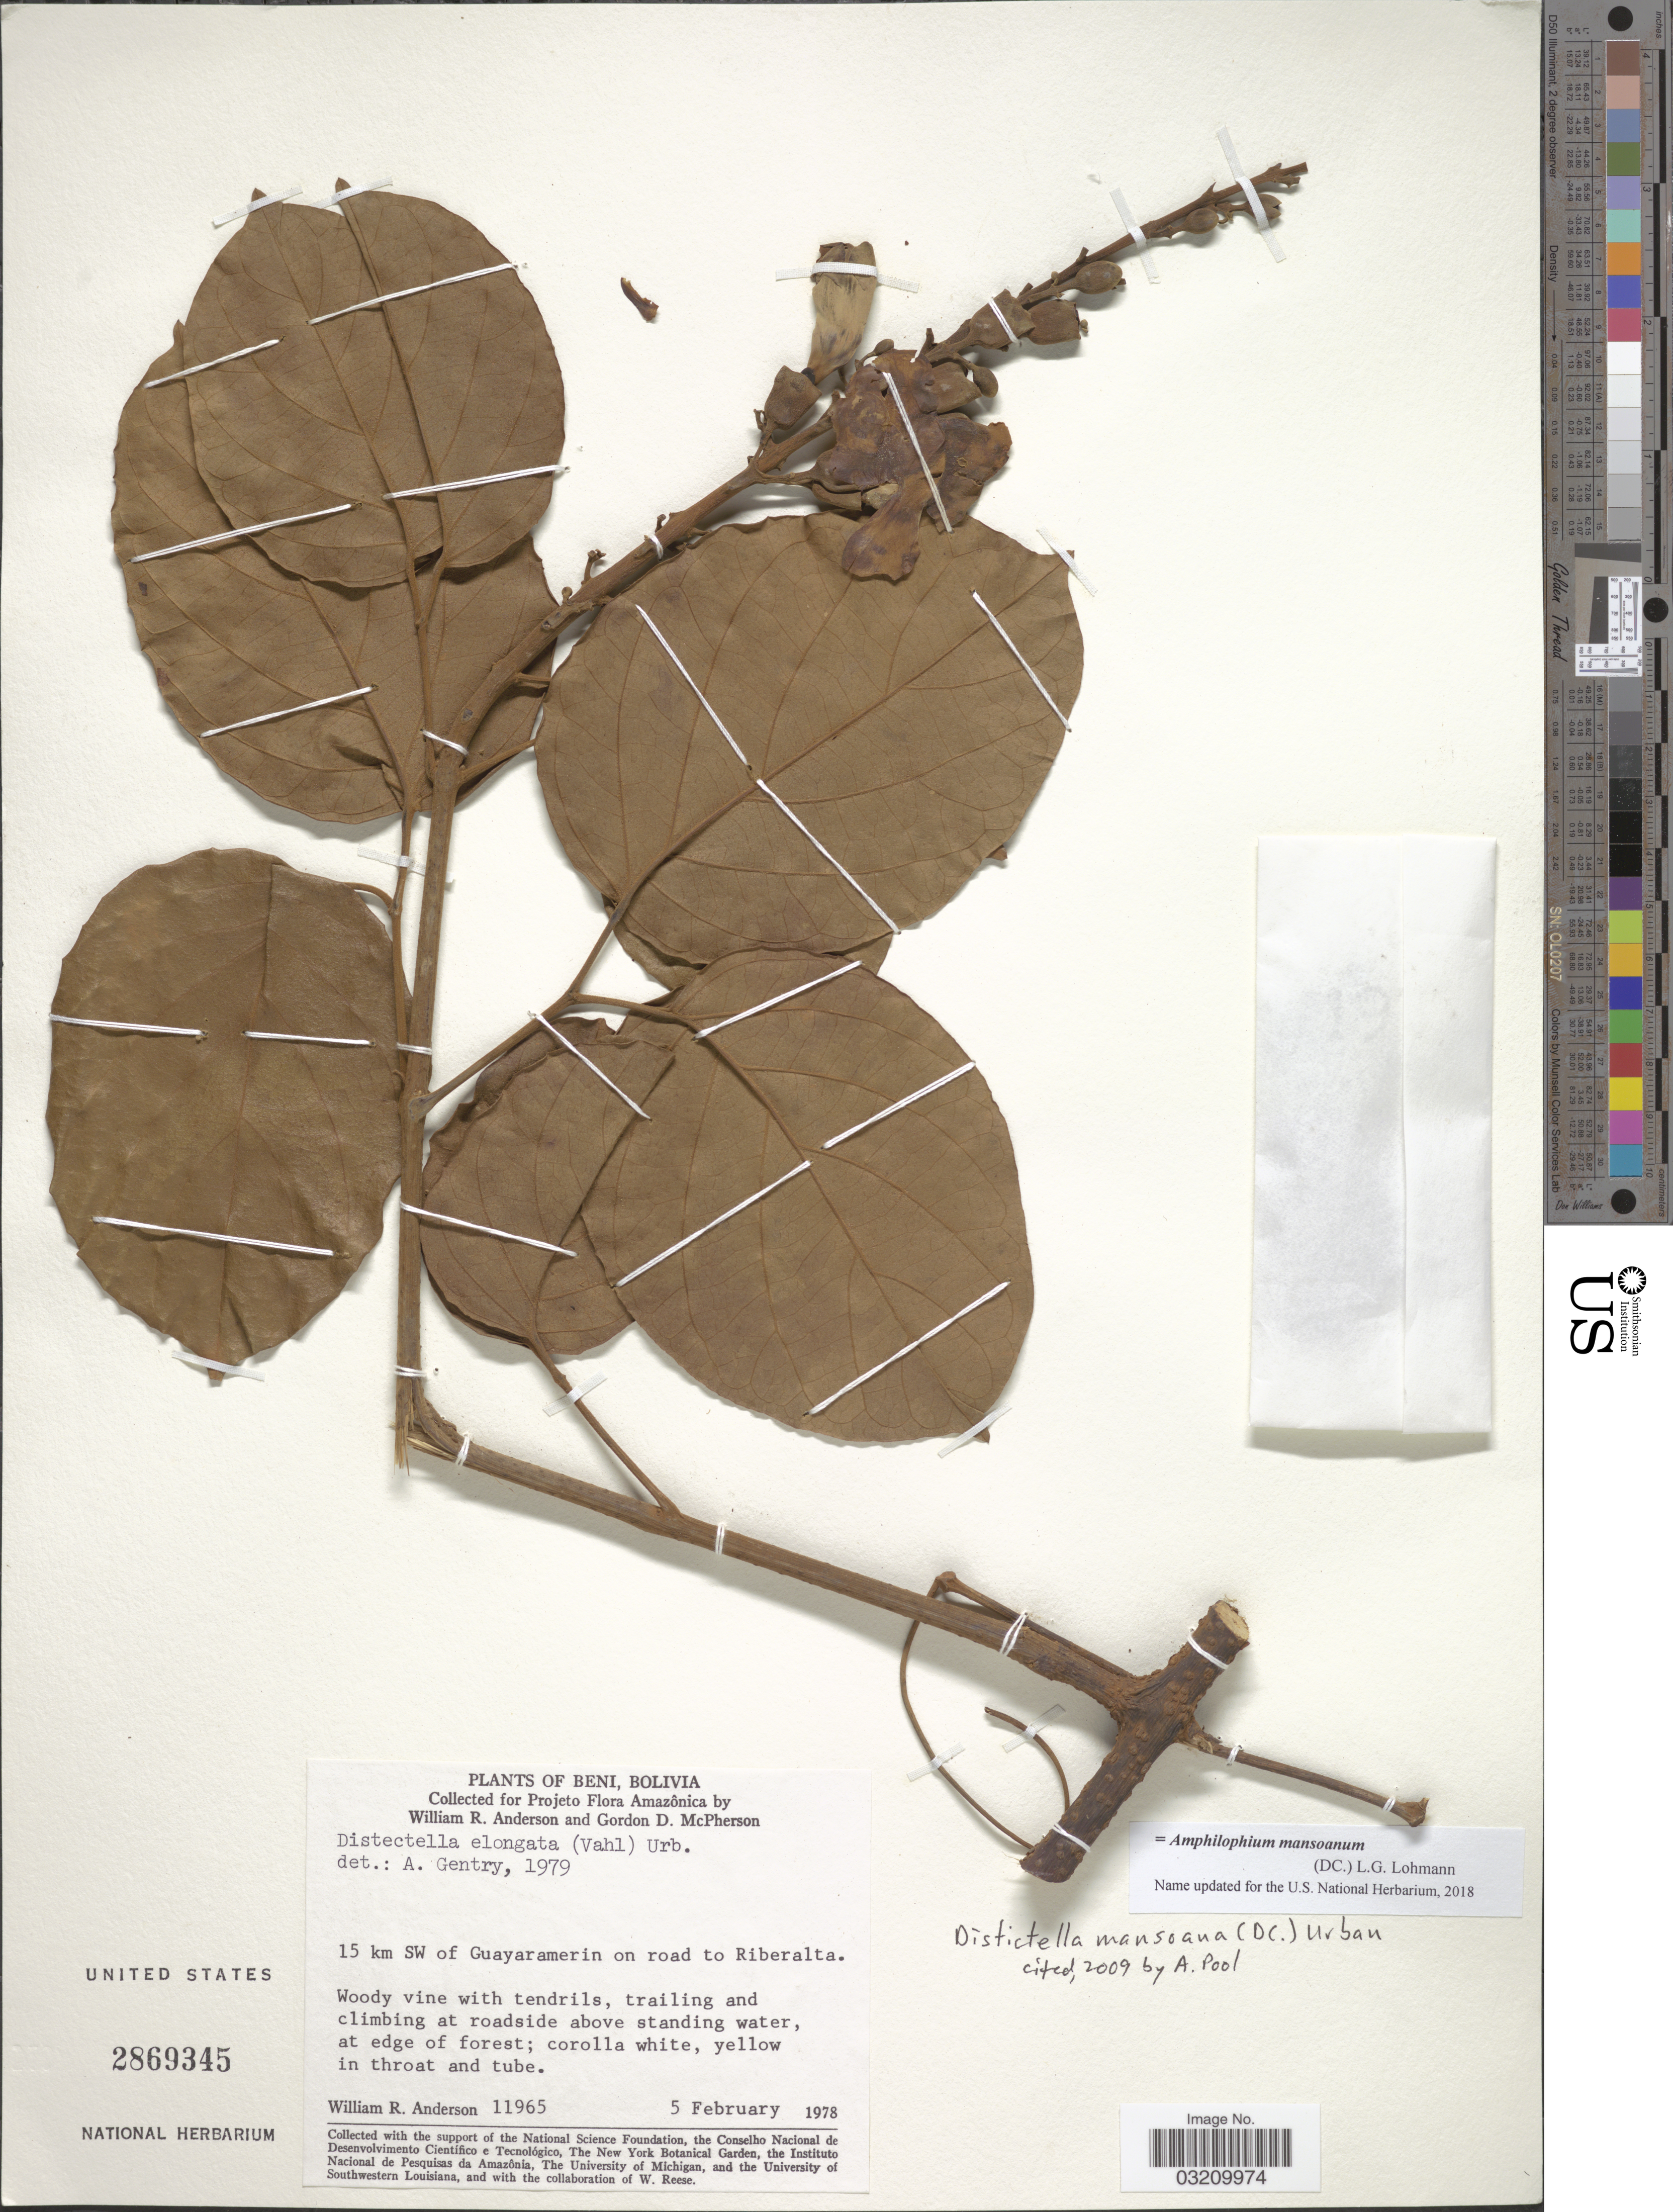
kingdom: Plantae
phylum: Tracheophyta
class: Magnoliopsida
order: Lamiales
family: Bignoniaceae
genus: Amphilophium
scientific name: Amphilophium mansoanum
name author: (DC.) L.G. Lohmann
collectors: W. R. Anderson & G. D. McPherson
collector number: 11965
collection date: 1978-02-05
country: Bolivia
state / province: Beni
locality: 15 km SW of Guayaramerin on road to Riberalta.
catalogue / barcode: US 2869345